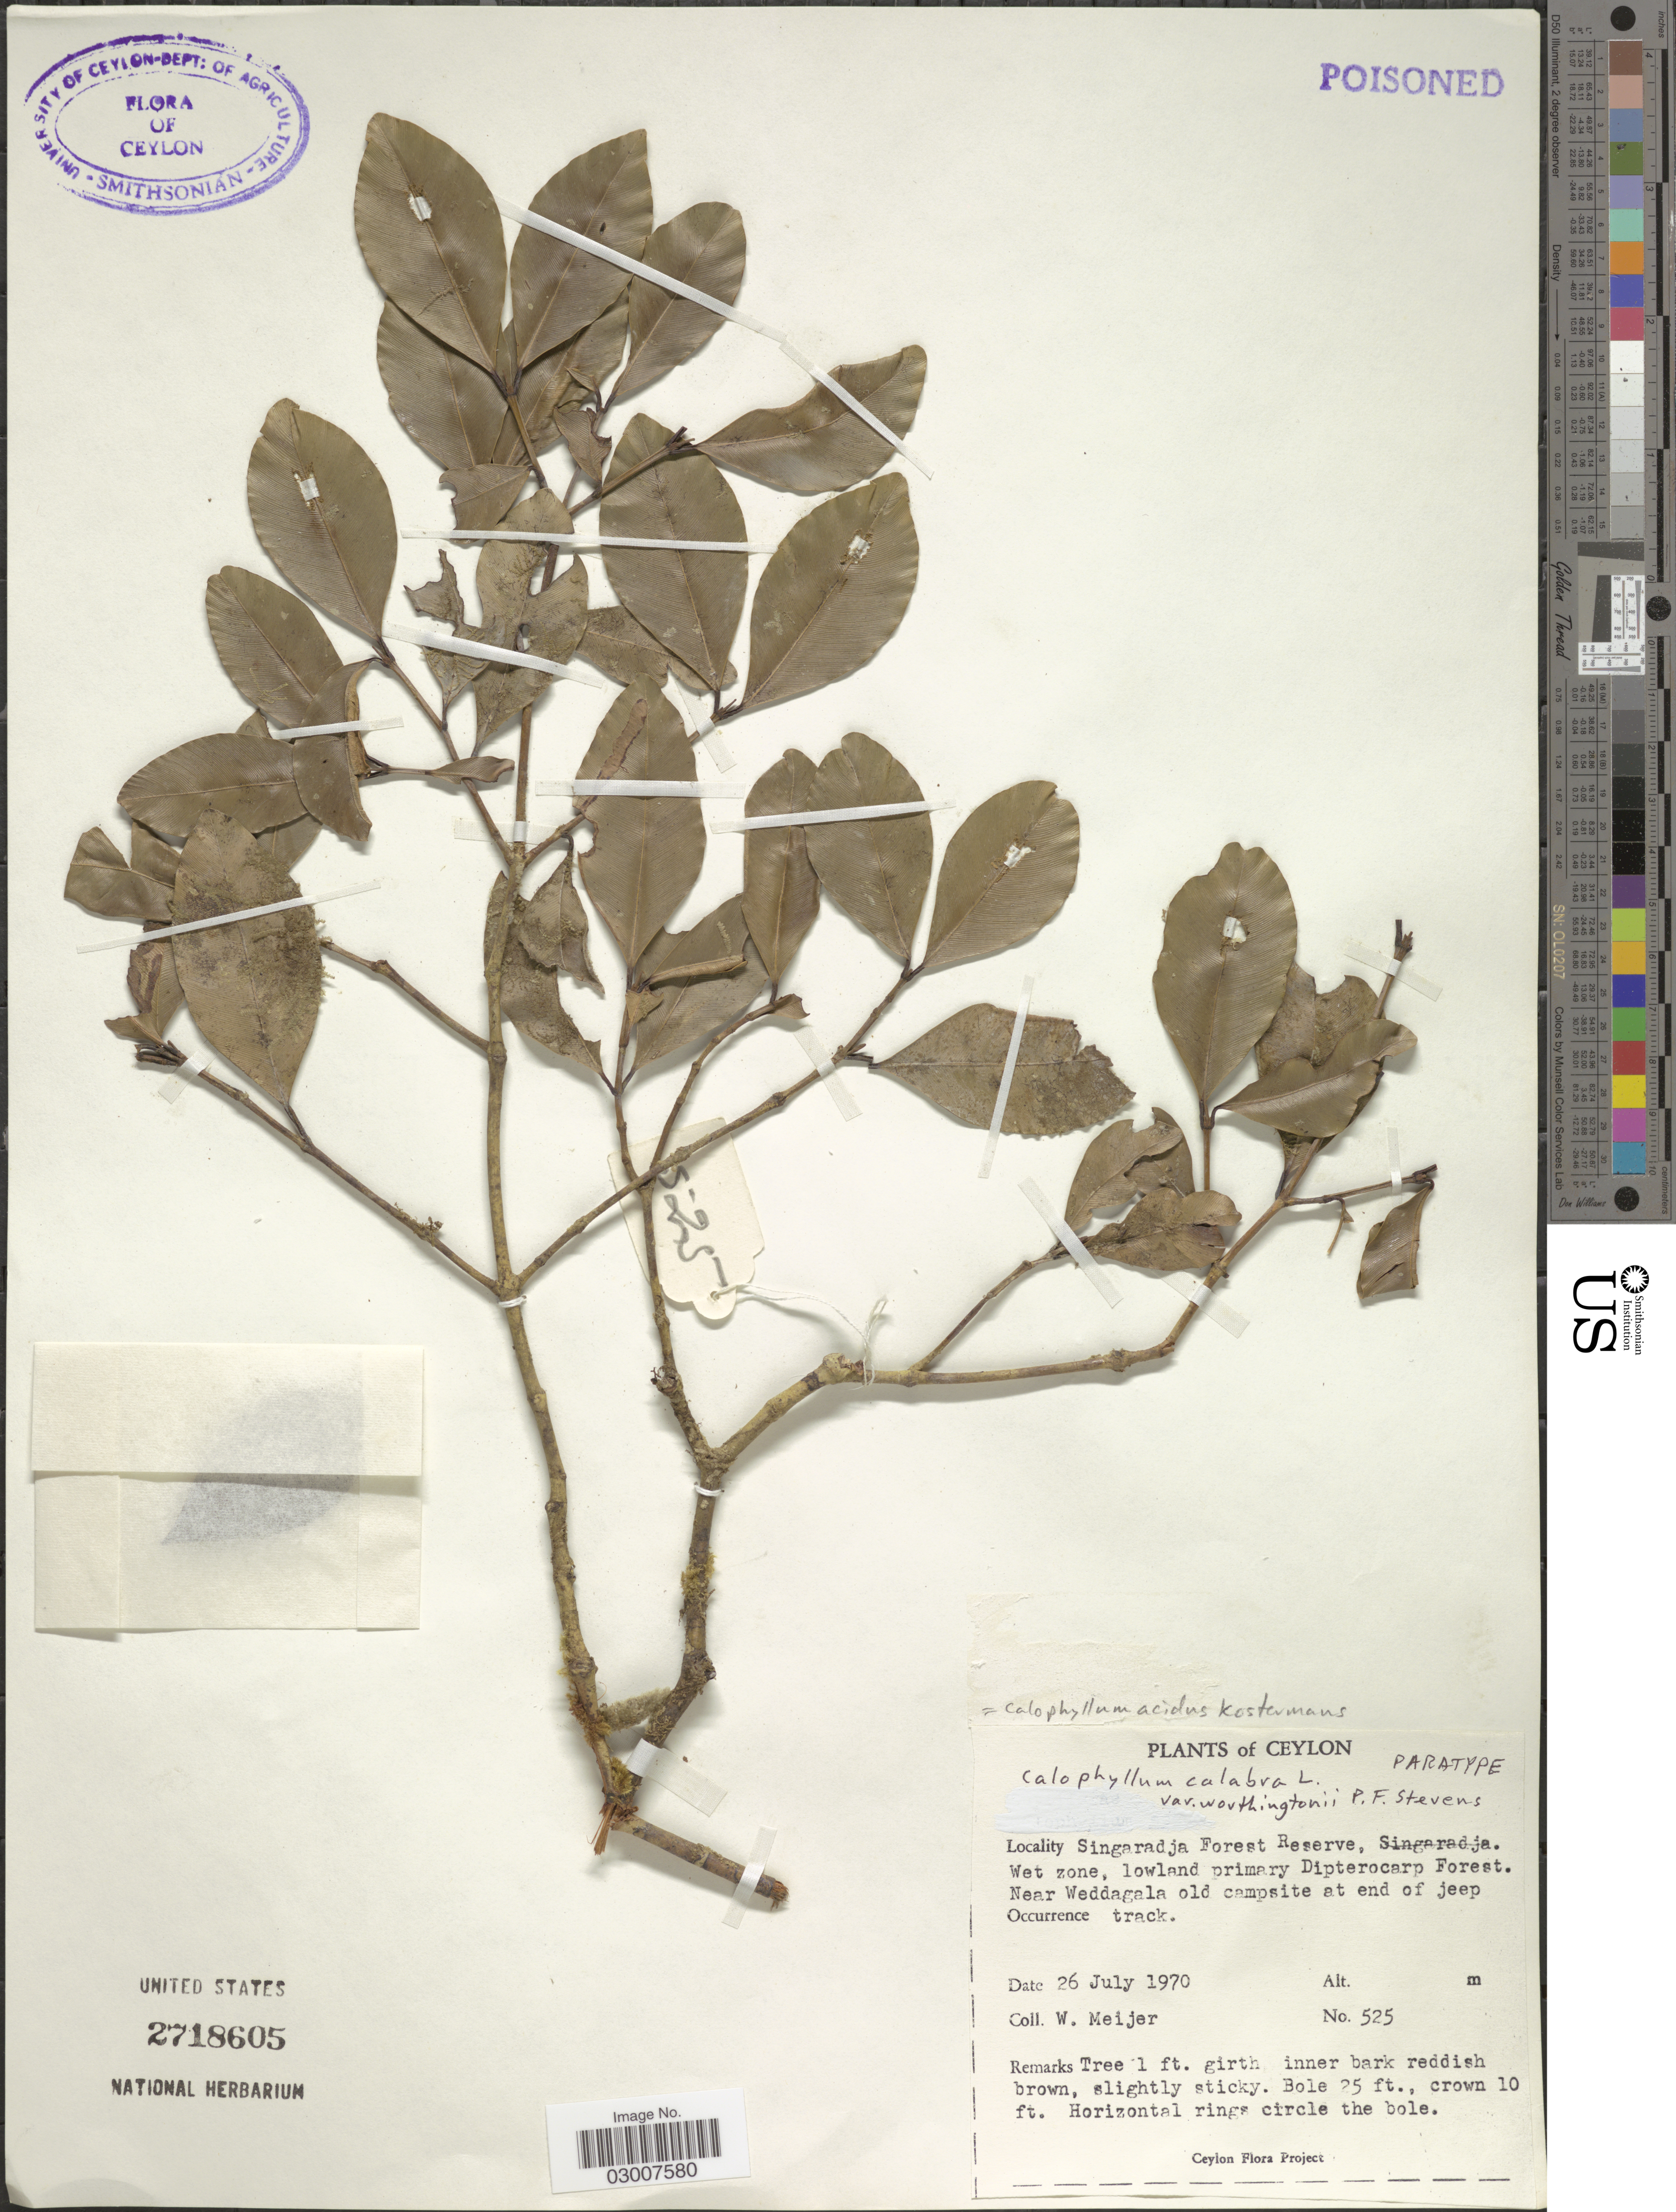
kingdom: Plantae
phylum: Tracheophyta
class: Magnoliopsida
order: Malpighiales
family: Calophyllaceae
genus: Calophyllum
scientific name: Calophyllum acidus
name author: Kosterm.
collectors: W. Meijer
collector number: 525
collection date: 1970-07-26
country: Sri Lanka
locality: Ceylon. Singaradja Forest Reserve. Near Weddagala old campsite at end of jeep.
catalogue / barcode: US 2718605